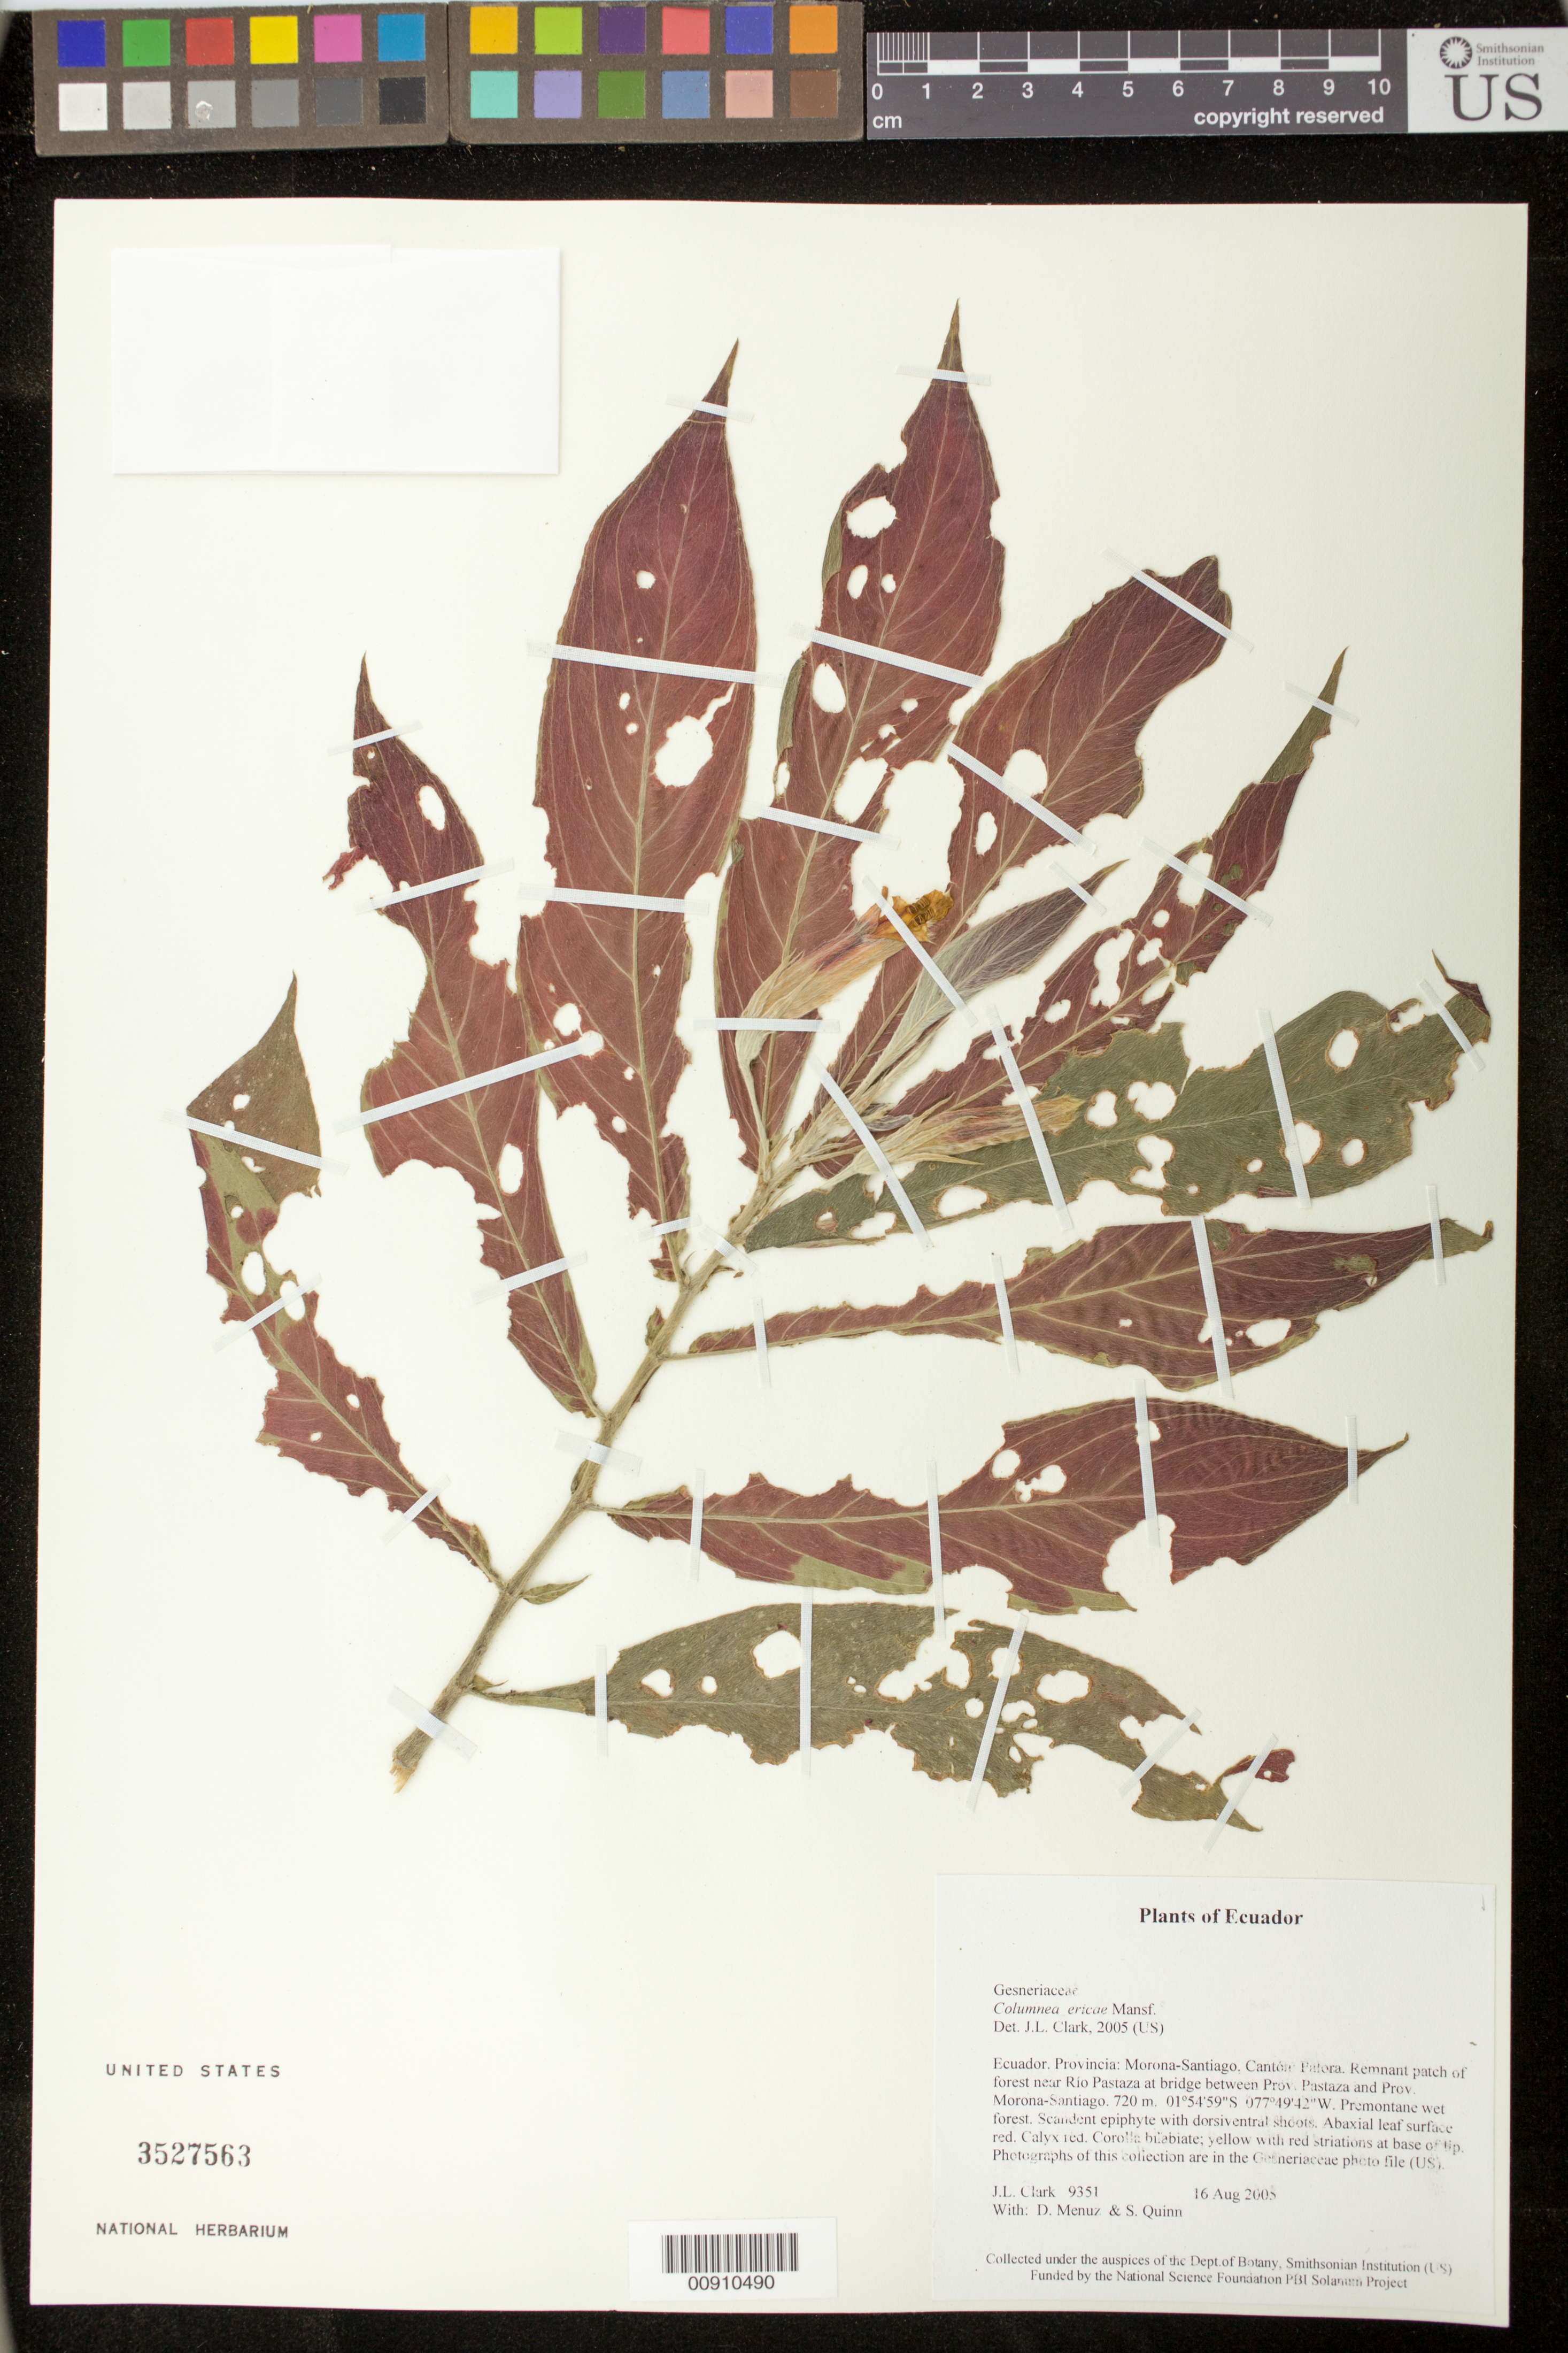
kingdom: Plantae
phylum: Tracheophyta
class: Magnoliopsida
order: Lamiales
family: Gesneriaceae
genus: Columnea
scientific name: Columnea ericae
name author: Mansf.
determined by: Clark, J. L., (SEL), The Marie Selby Botanical Garden (UNITED STATES)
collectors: J. L. Clark, D. Menuz & S. Quinn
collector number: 9351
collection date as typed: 16 Aug 2005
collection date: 2005-08-16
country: Ecuador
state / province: Morona-Santiago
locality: Palora. Remnant patch of forest near Río Pastaza at bridge between Prov. Pastaza and Prov. Morona-Santiago.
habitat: Premontane wet forest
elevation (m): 720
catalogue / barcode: US 3527563